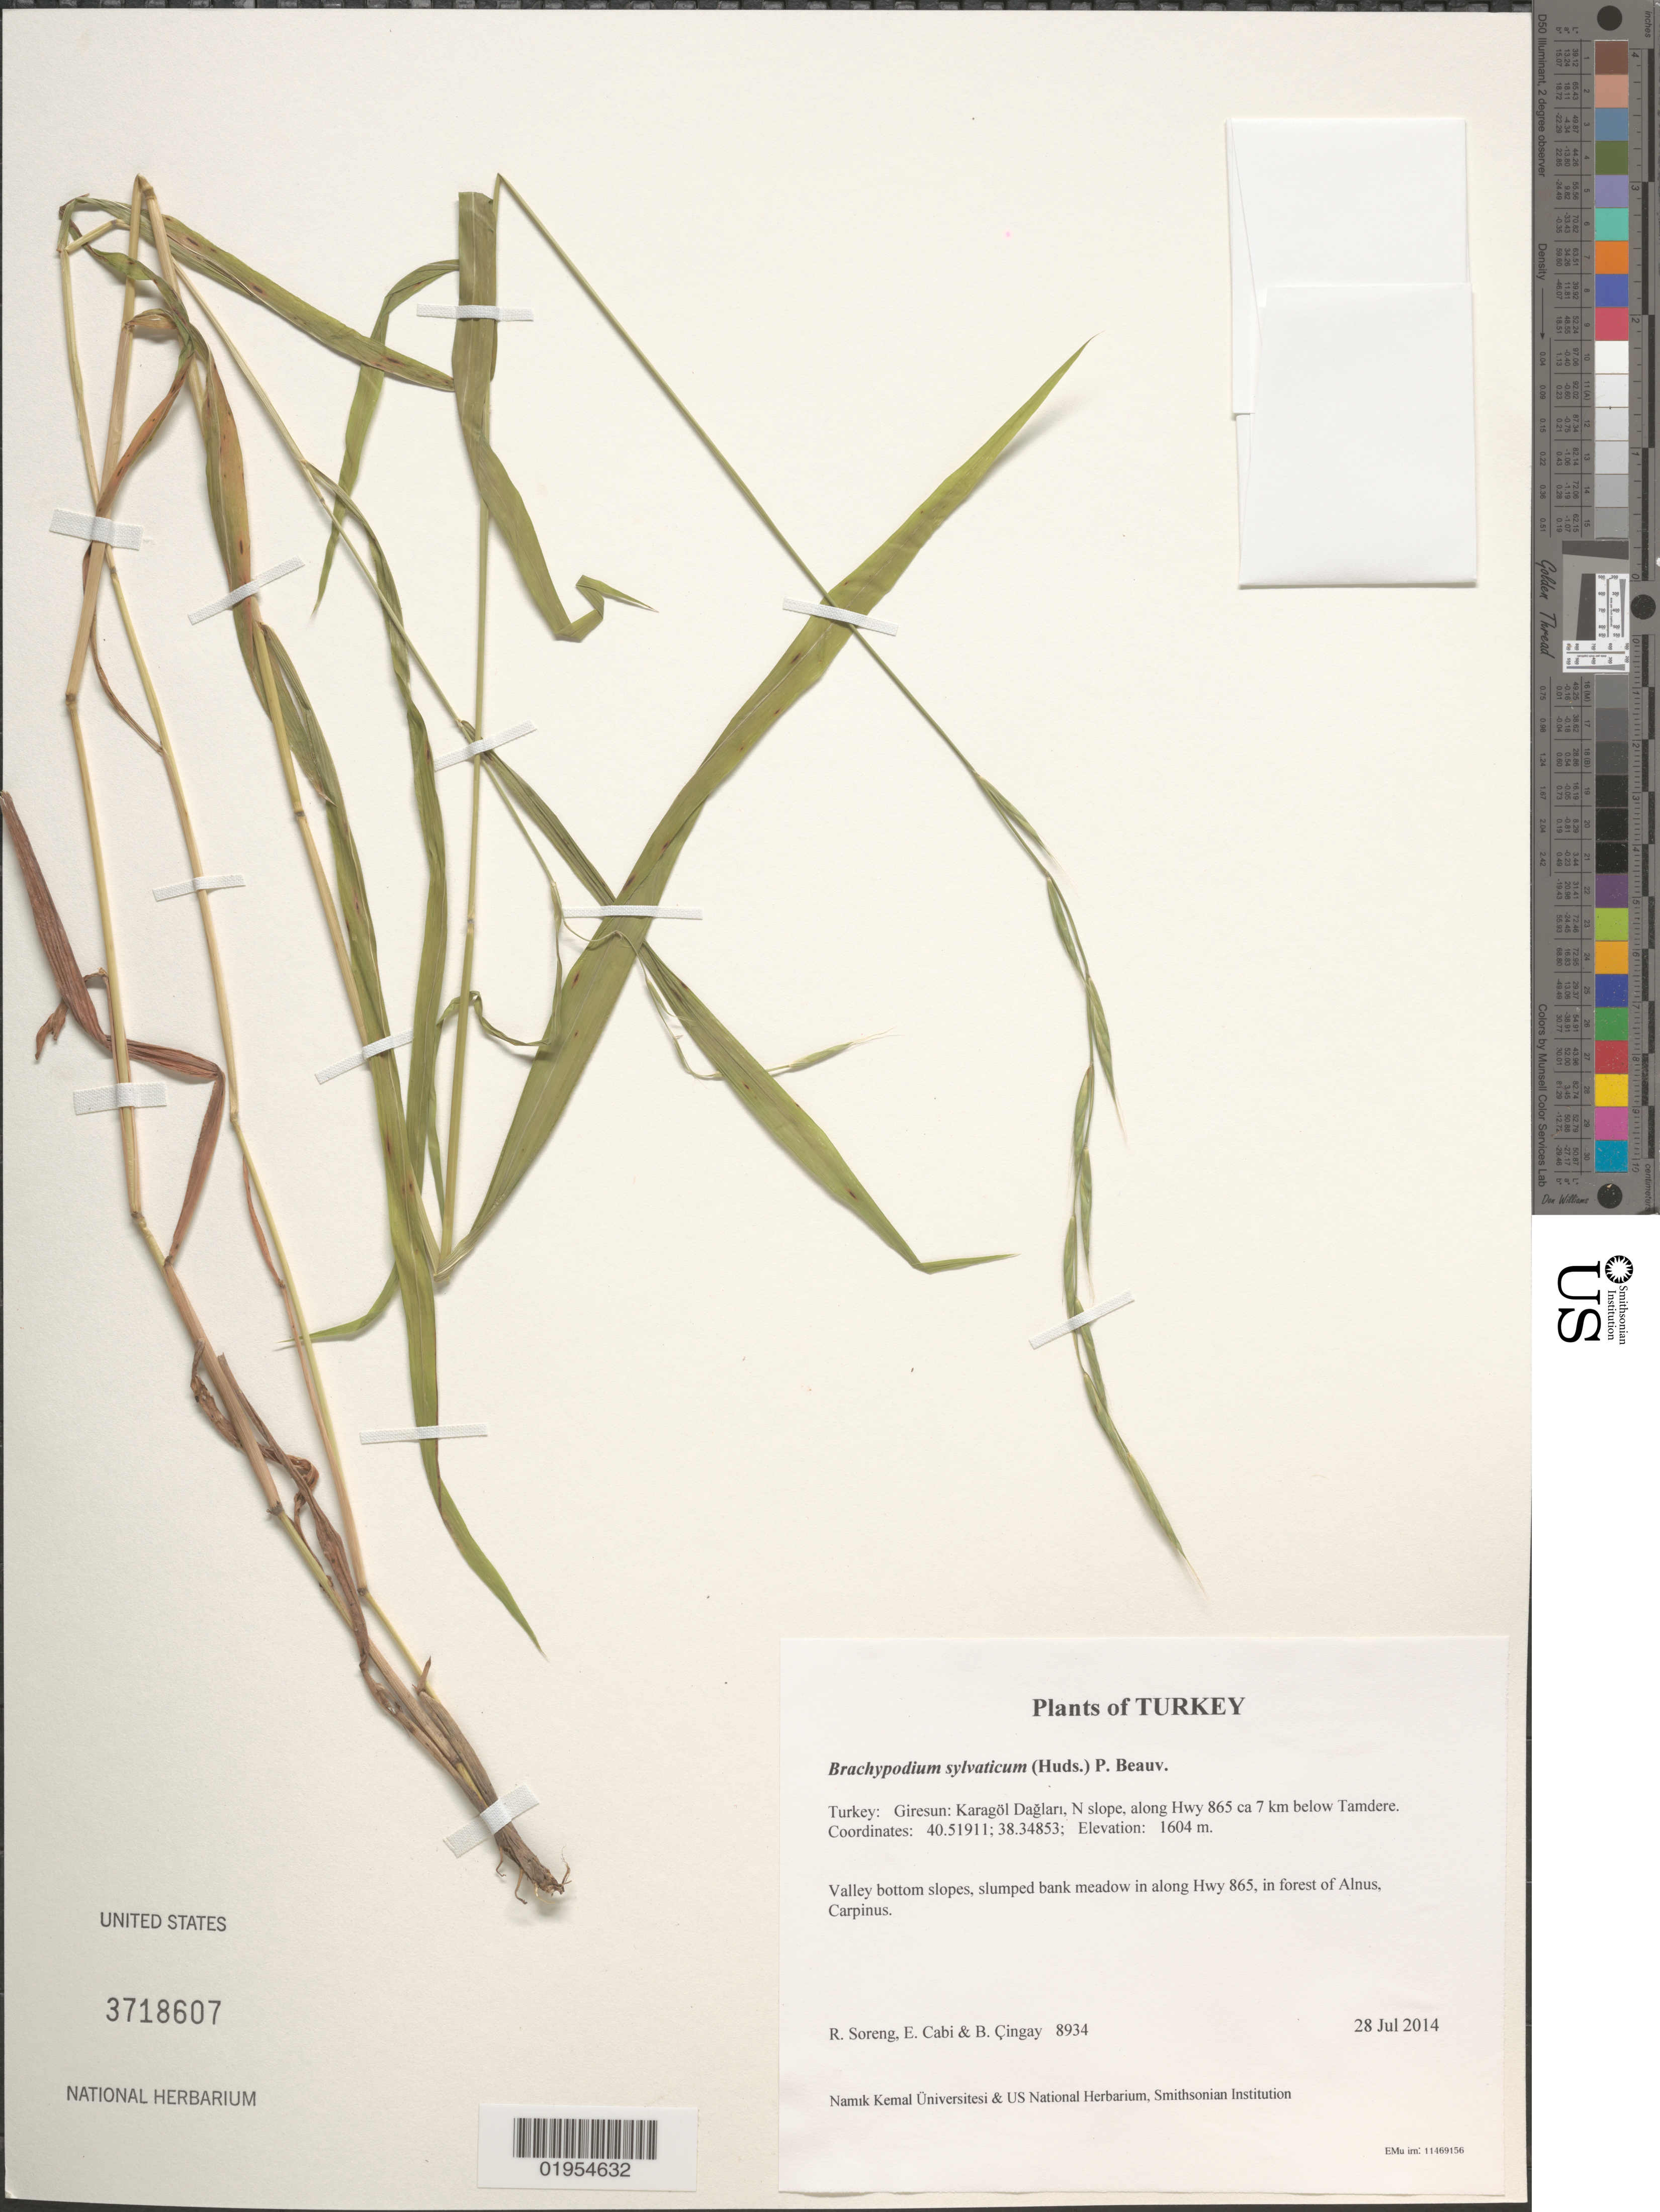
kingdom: Plantae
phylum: Tracheophyta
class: Liliopsida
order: Poales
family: Poaceae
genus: Brachypodium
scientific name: Brachypodium sylvaticum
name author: (Huds.) P. Beauv.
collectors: R. J. Soreng, E. Cabi & B. Çıngay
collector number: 8934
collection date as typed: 28 Jul 2014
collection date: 2014-07-28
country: Turkey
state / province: Giresun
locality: Karagol Daglari, N slope, along Hwy 865 ca 7 km below Tamdere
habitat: Valley bottom slopes, slumped bank meadow in along Hwy 865, in forest of Alnus, Carpinus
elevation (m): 1604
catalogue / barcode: US 3718607